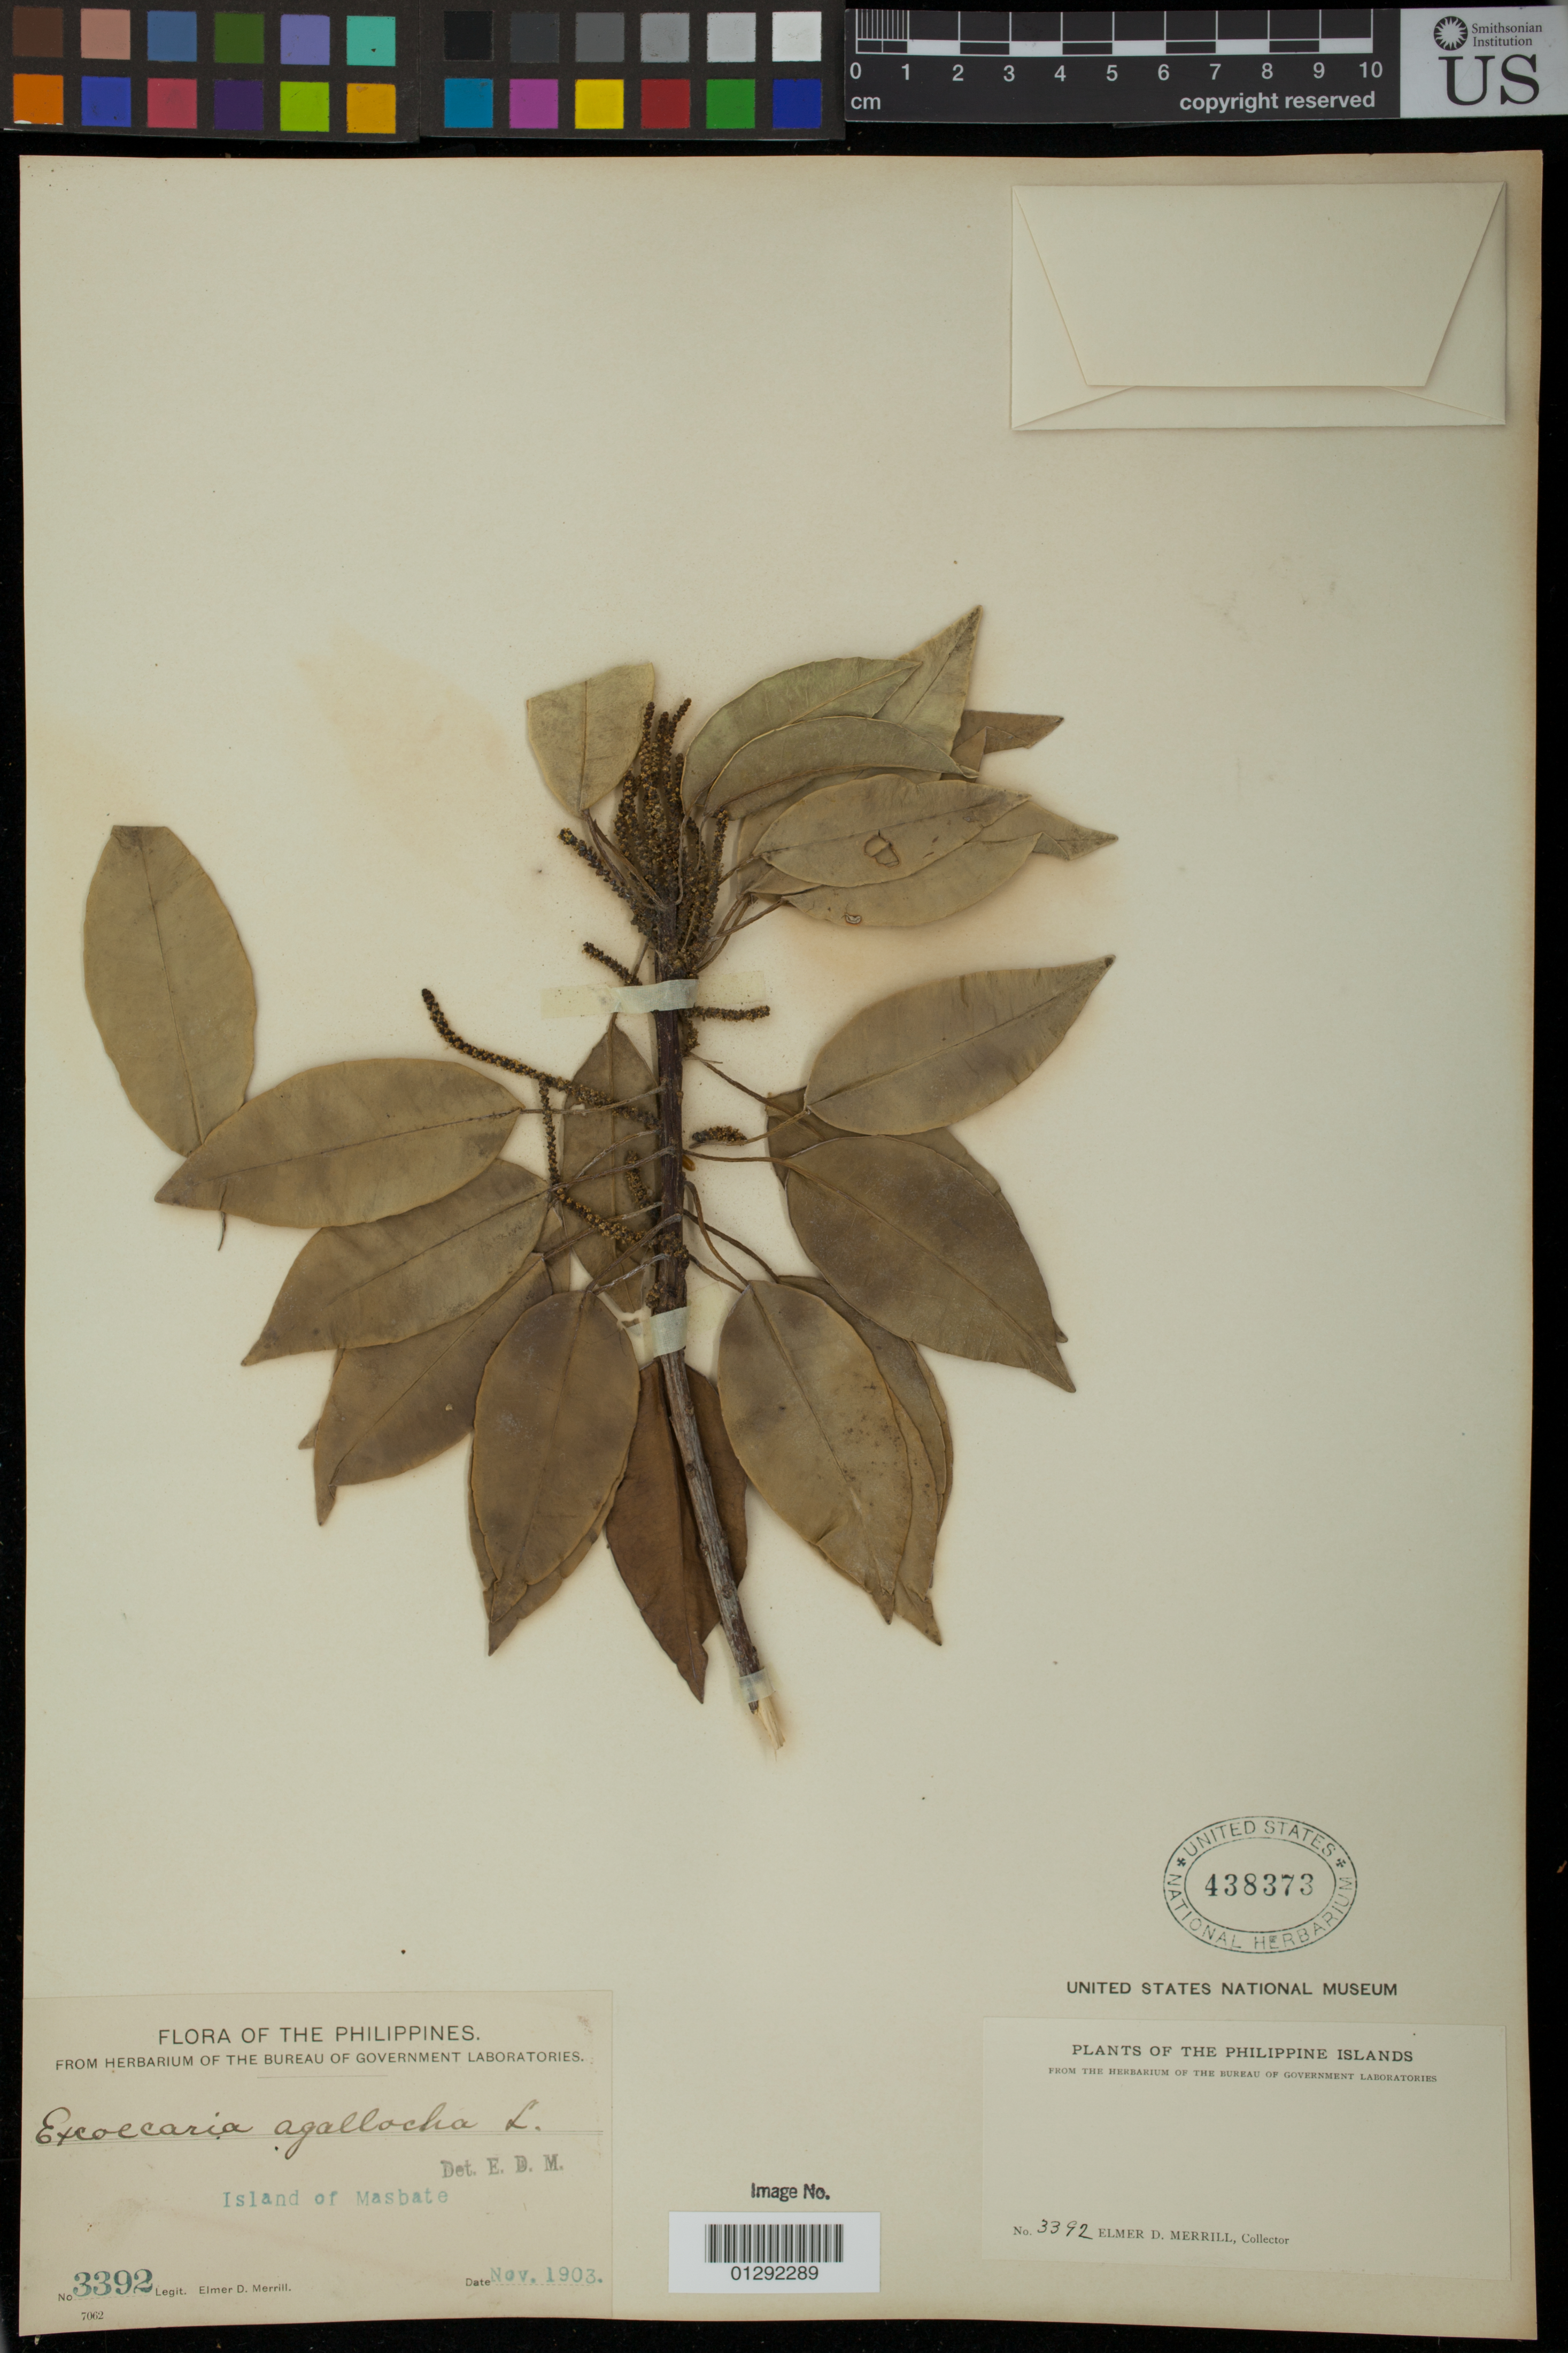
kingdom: Plantae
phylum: Tracheophyta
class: Magnoliopsida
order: Malpighiales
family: Euphorbiaceae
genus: Excoecaria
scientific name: Excoecaria agallocha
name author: L.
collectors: E. D. Merrill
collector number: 3392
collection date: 1903-11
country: Philippines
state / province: Bicol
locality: Island of Masbate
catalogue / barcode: US 438373